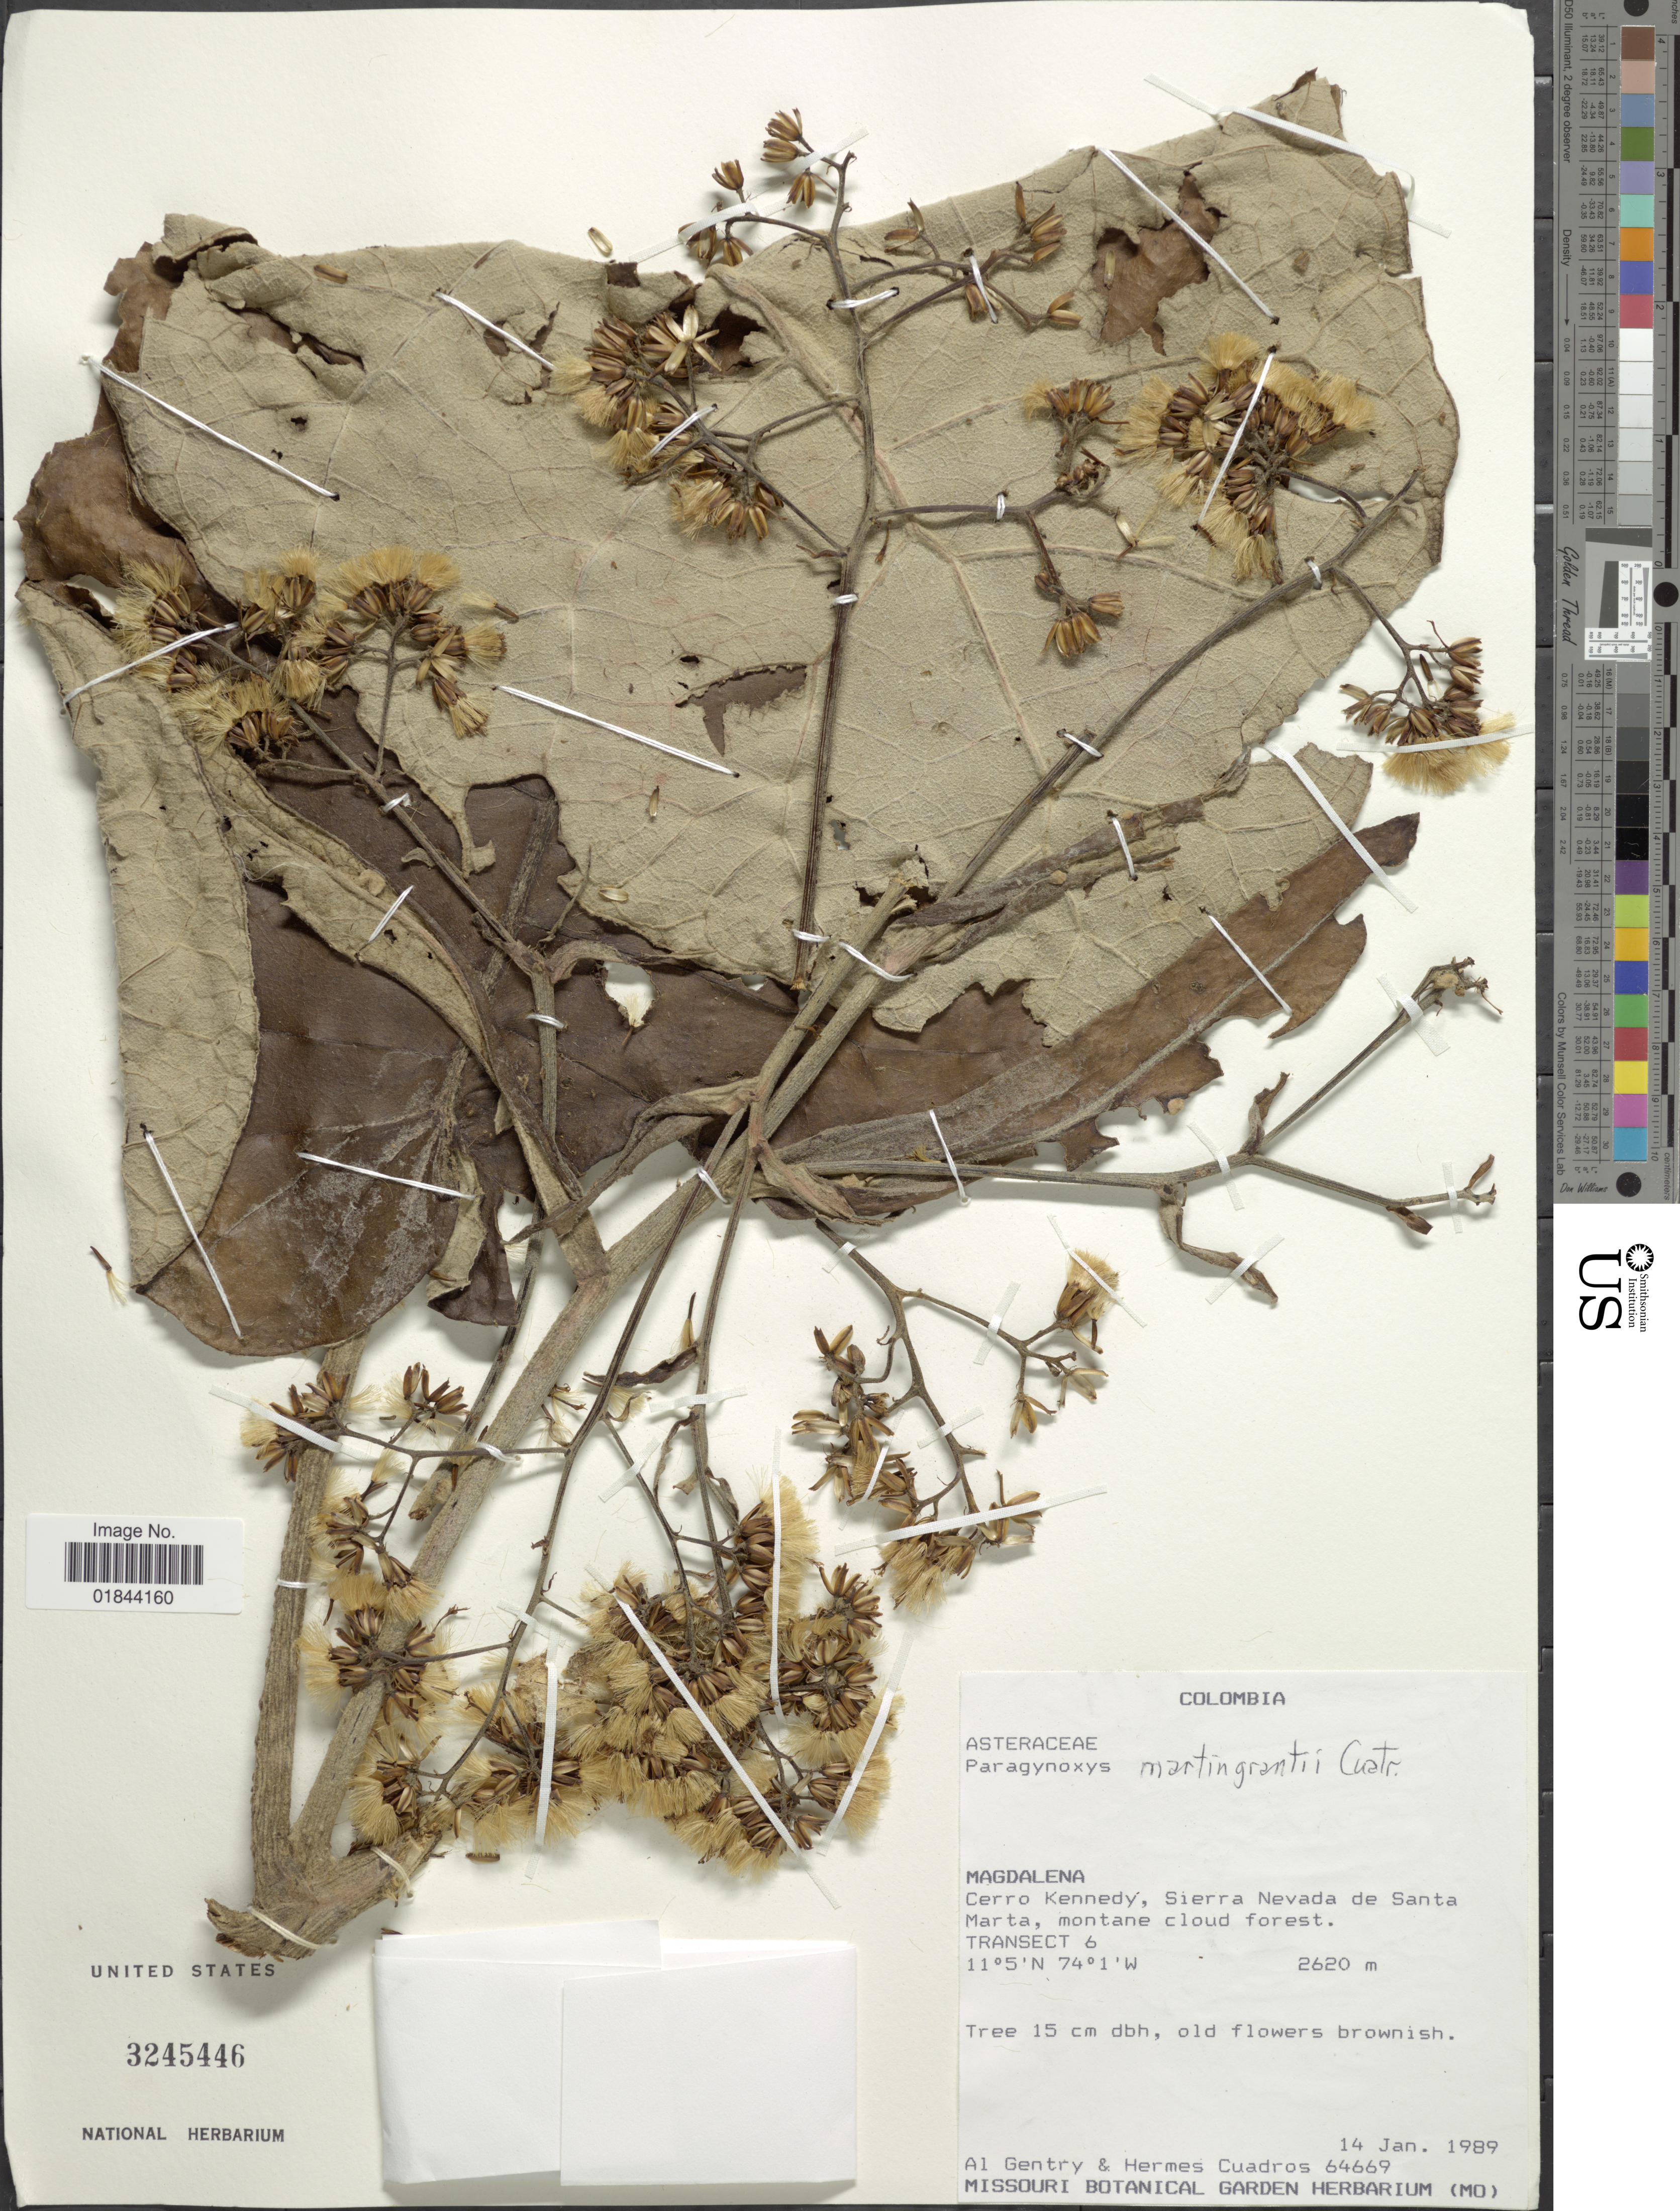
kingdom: Plantae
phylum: Tracheophyta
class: Magnoliopsida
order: Asterales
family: Asteraceae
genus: Paragynoxys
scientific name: Paragynoxys martingrantii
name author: Cuatrec.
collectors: A. H. Gentry & H. Cuadros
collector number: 64669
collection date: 1989-01-14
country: Colombia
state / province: Magdalena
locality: Cerro Kennedy, Sierra Nevada de Santa Marta, montane cloud forest, Transect 6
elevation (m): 2620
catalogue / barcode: US 3245446